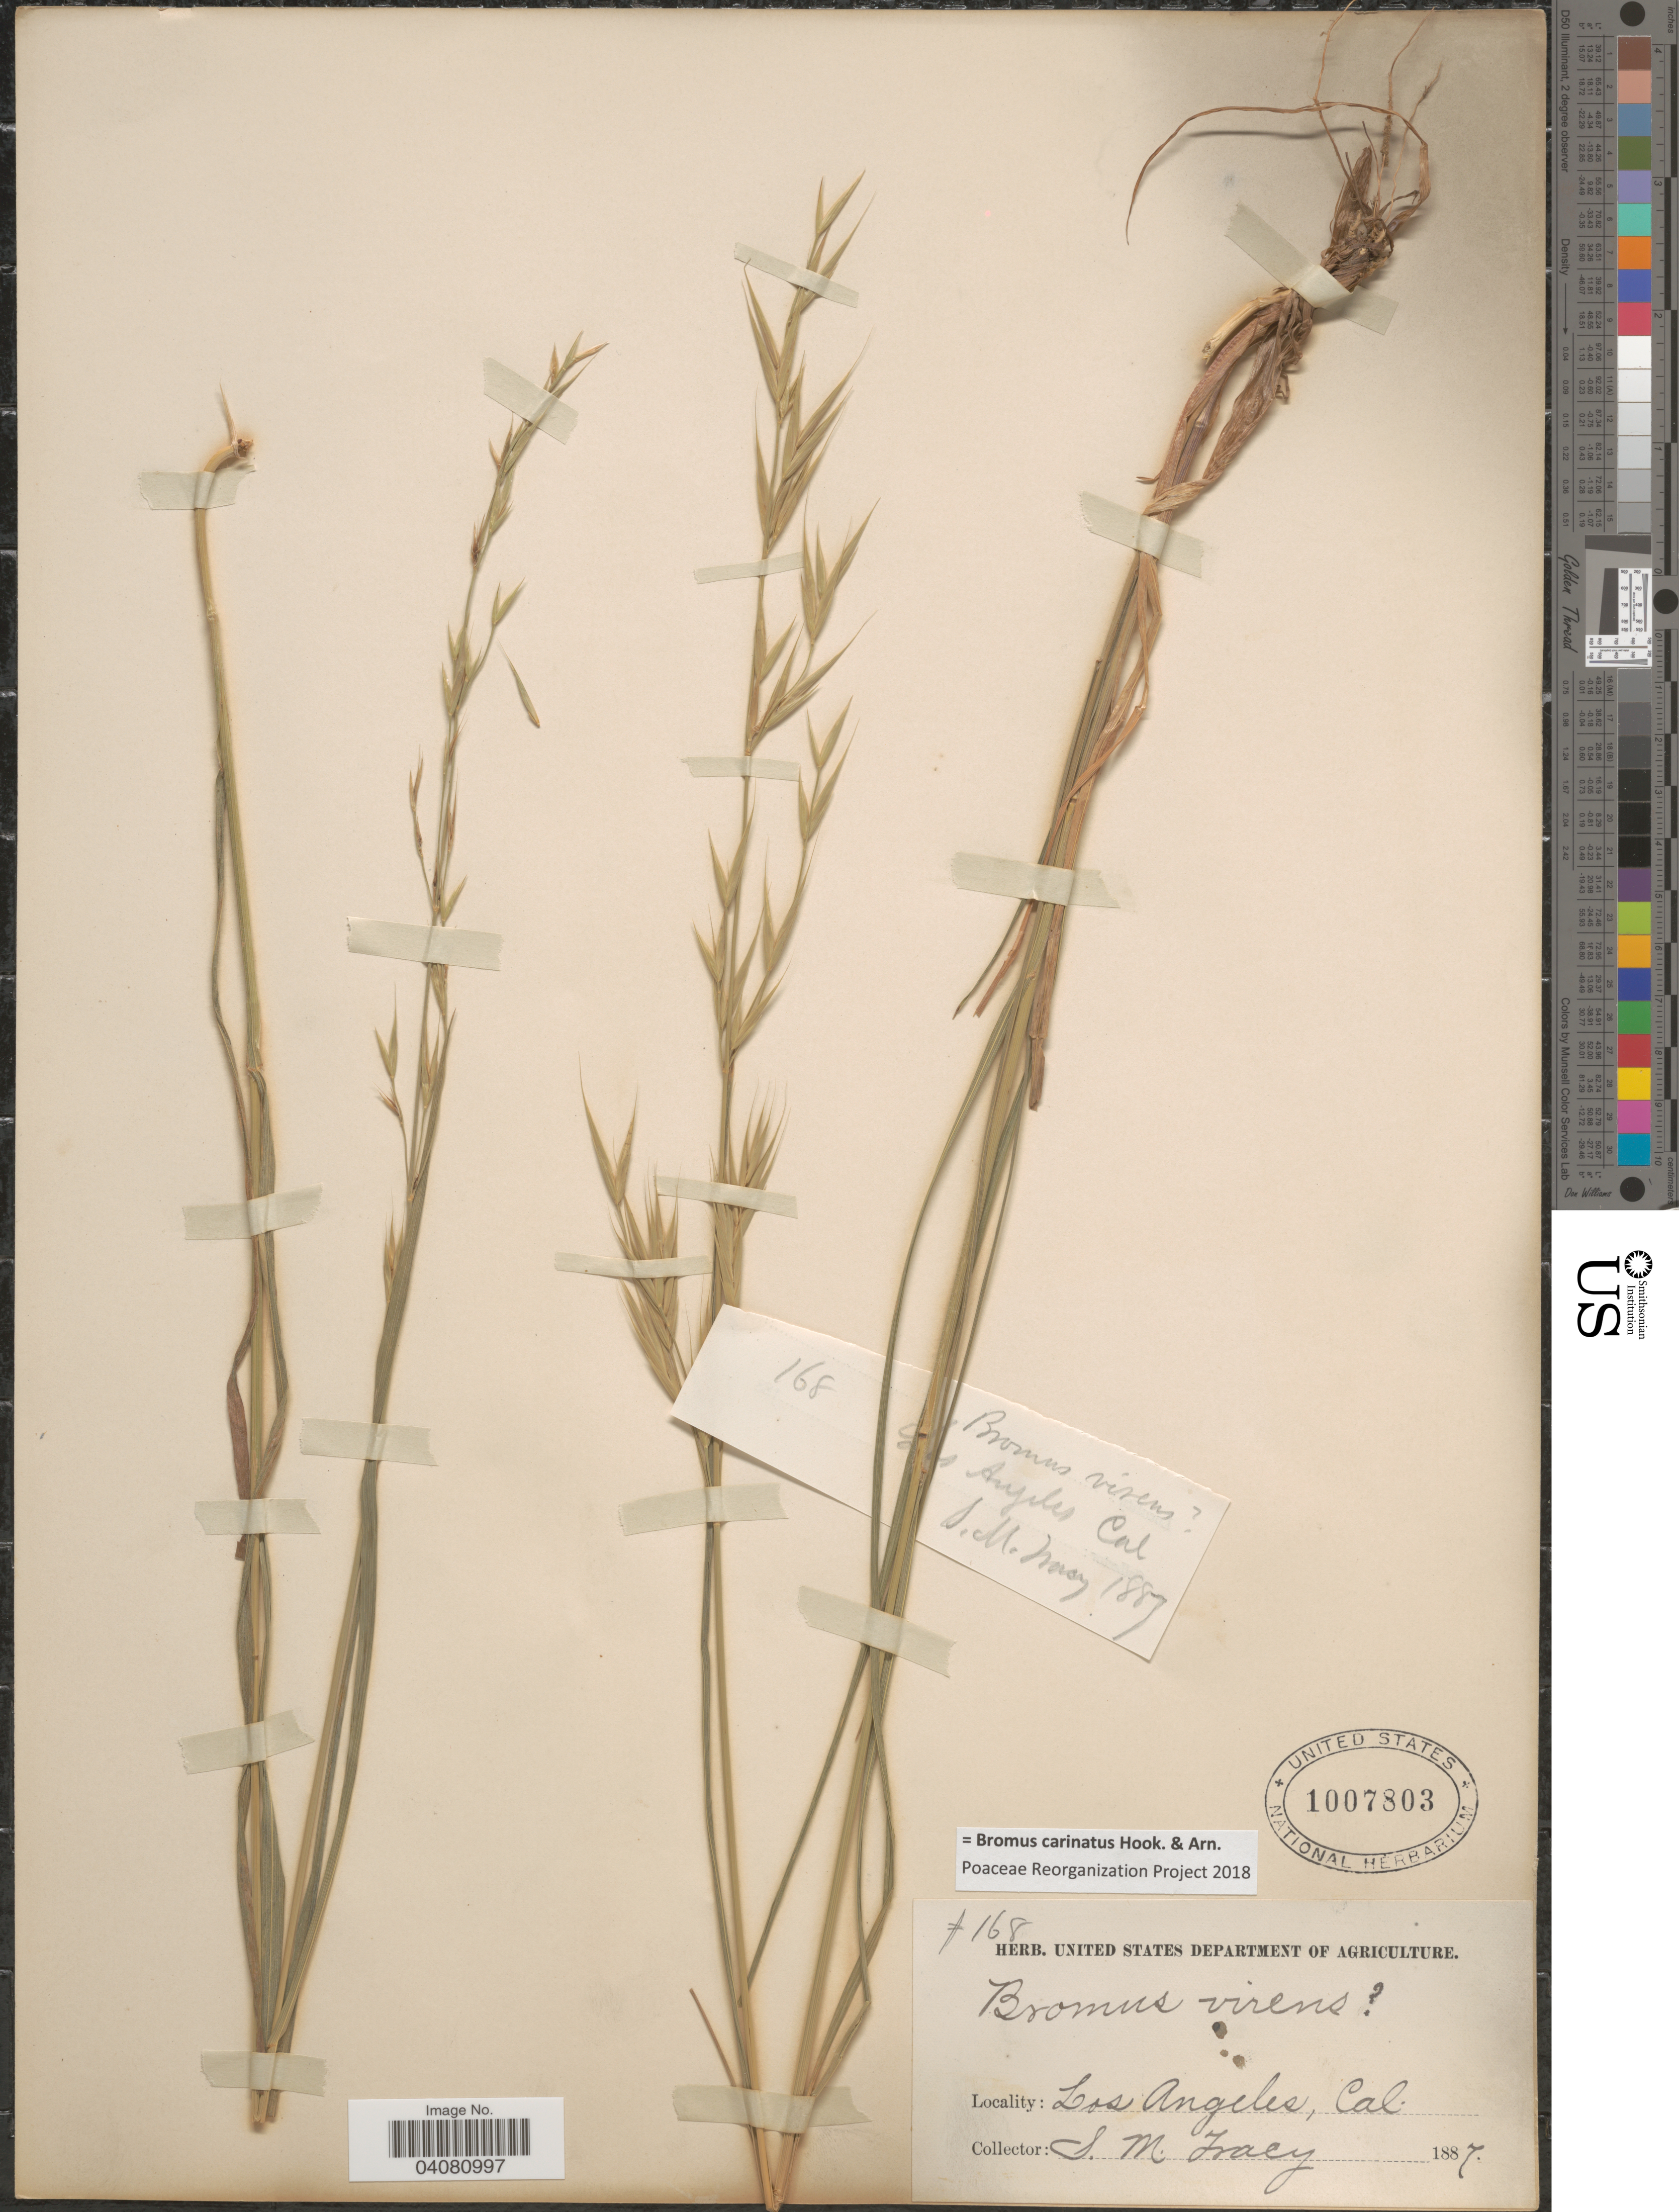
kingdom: Plantae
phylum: Tracheophyta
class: Liliopsida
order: Poales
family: Poaceae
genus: Bromus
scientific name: Bromus carinatus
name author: Hook. & Arn.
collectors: S. Tracey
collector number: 168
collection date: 1887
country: United States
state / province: California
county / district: Los Angeles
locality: Los Angeles.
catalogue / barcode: US 1007803